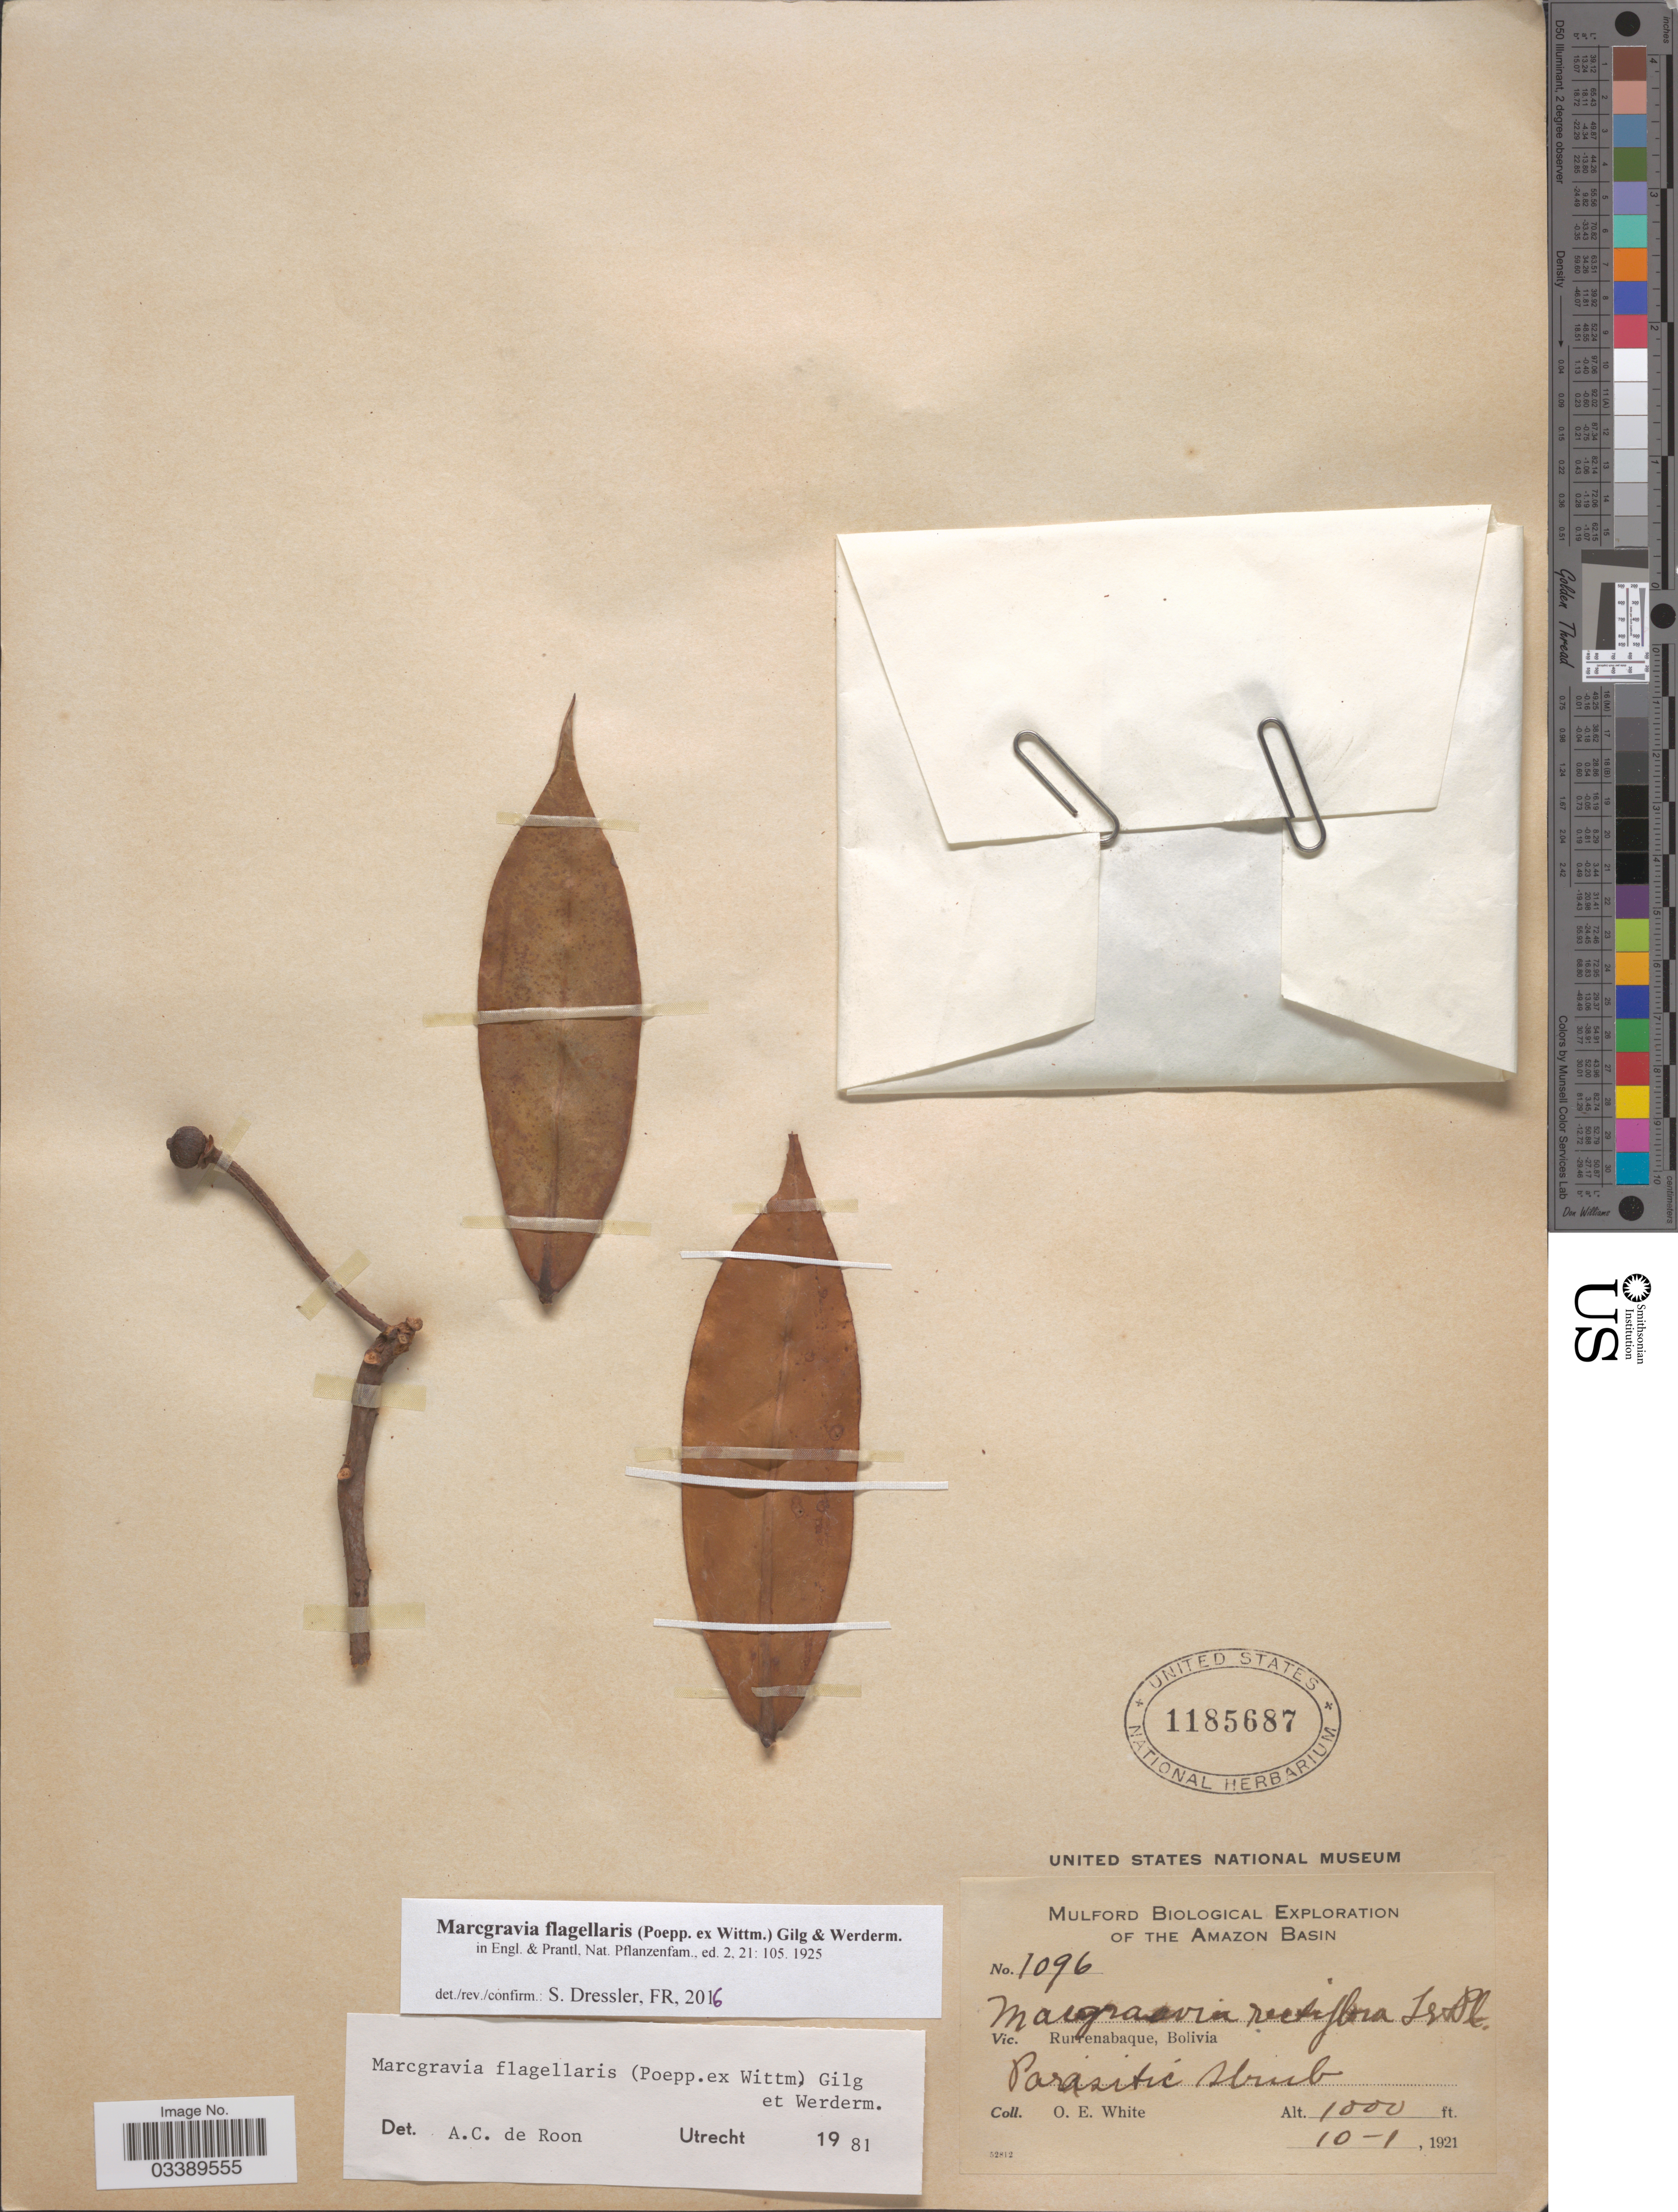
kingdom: Plantae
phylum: Tracheophyta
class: Magnoliopsida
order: Ericales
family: Marcgraviaceae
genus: Marcgravia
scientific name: Marcgravia flagellaris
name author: (Poepp. ex Wittm.) Poepp. ex Gilg & Werderm.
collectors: O. E. White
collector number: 1096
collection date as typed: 10-1-1921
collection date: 1921-10-01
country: Bolivia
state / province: Beni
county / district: José Ballivián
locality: Rurrenabaque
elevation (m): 305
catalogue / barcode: US 1185687